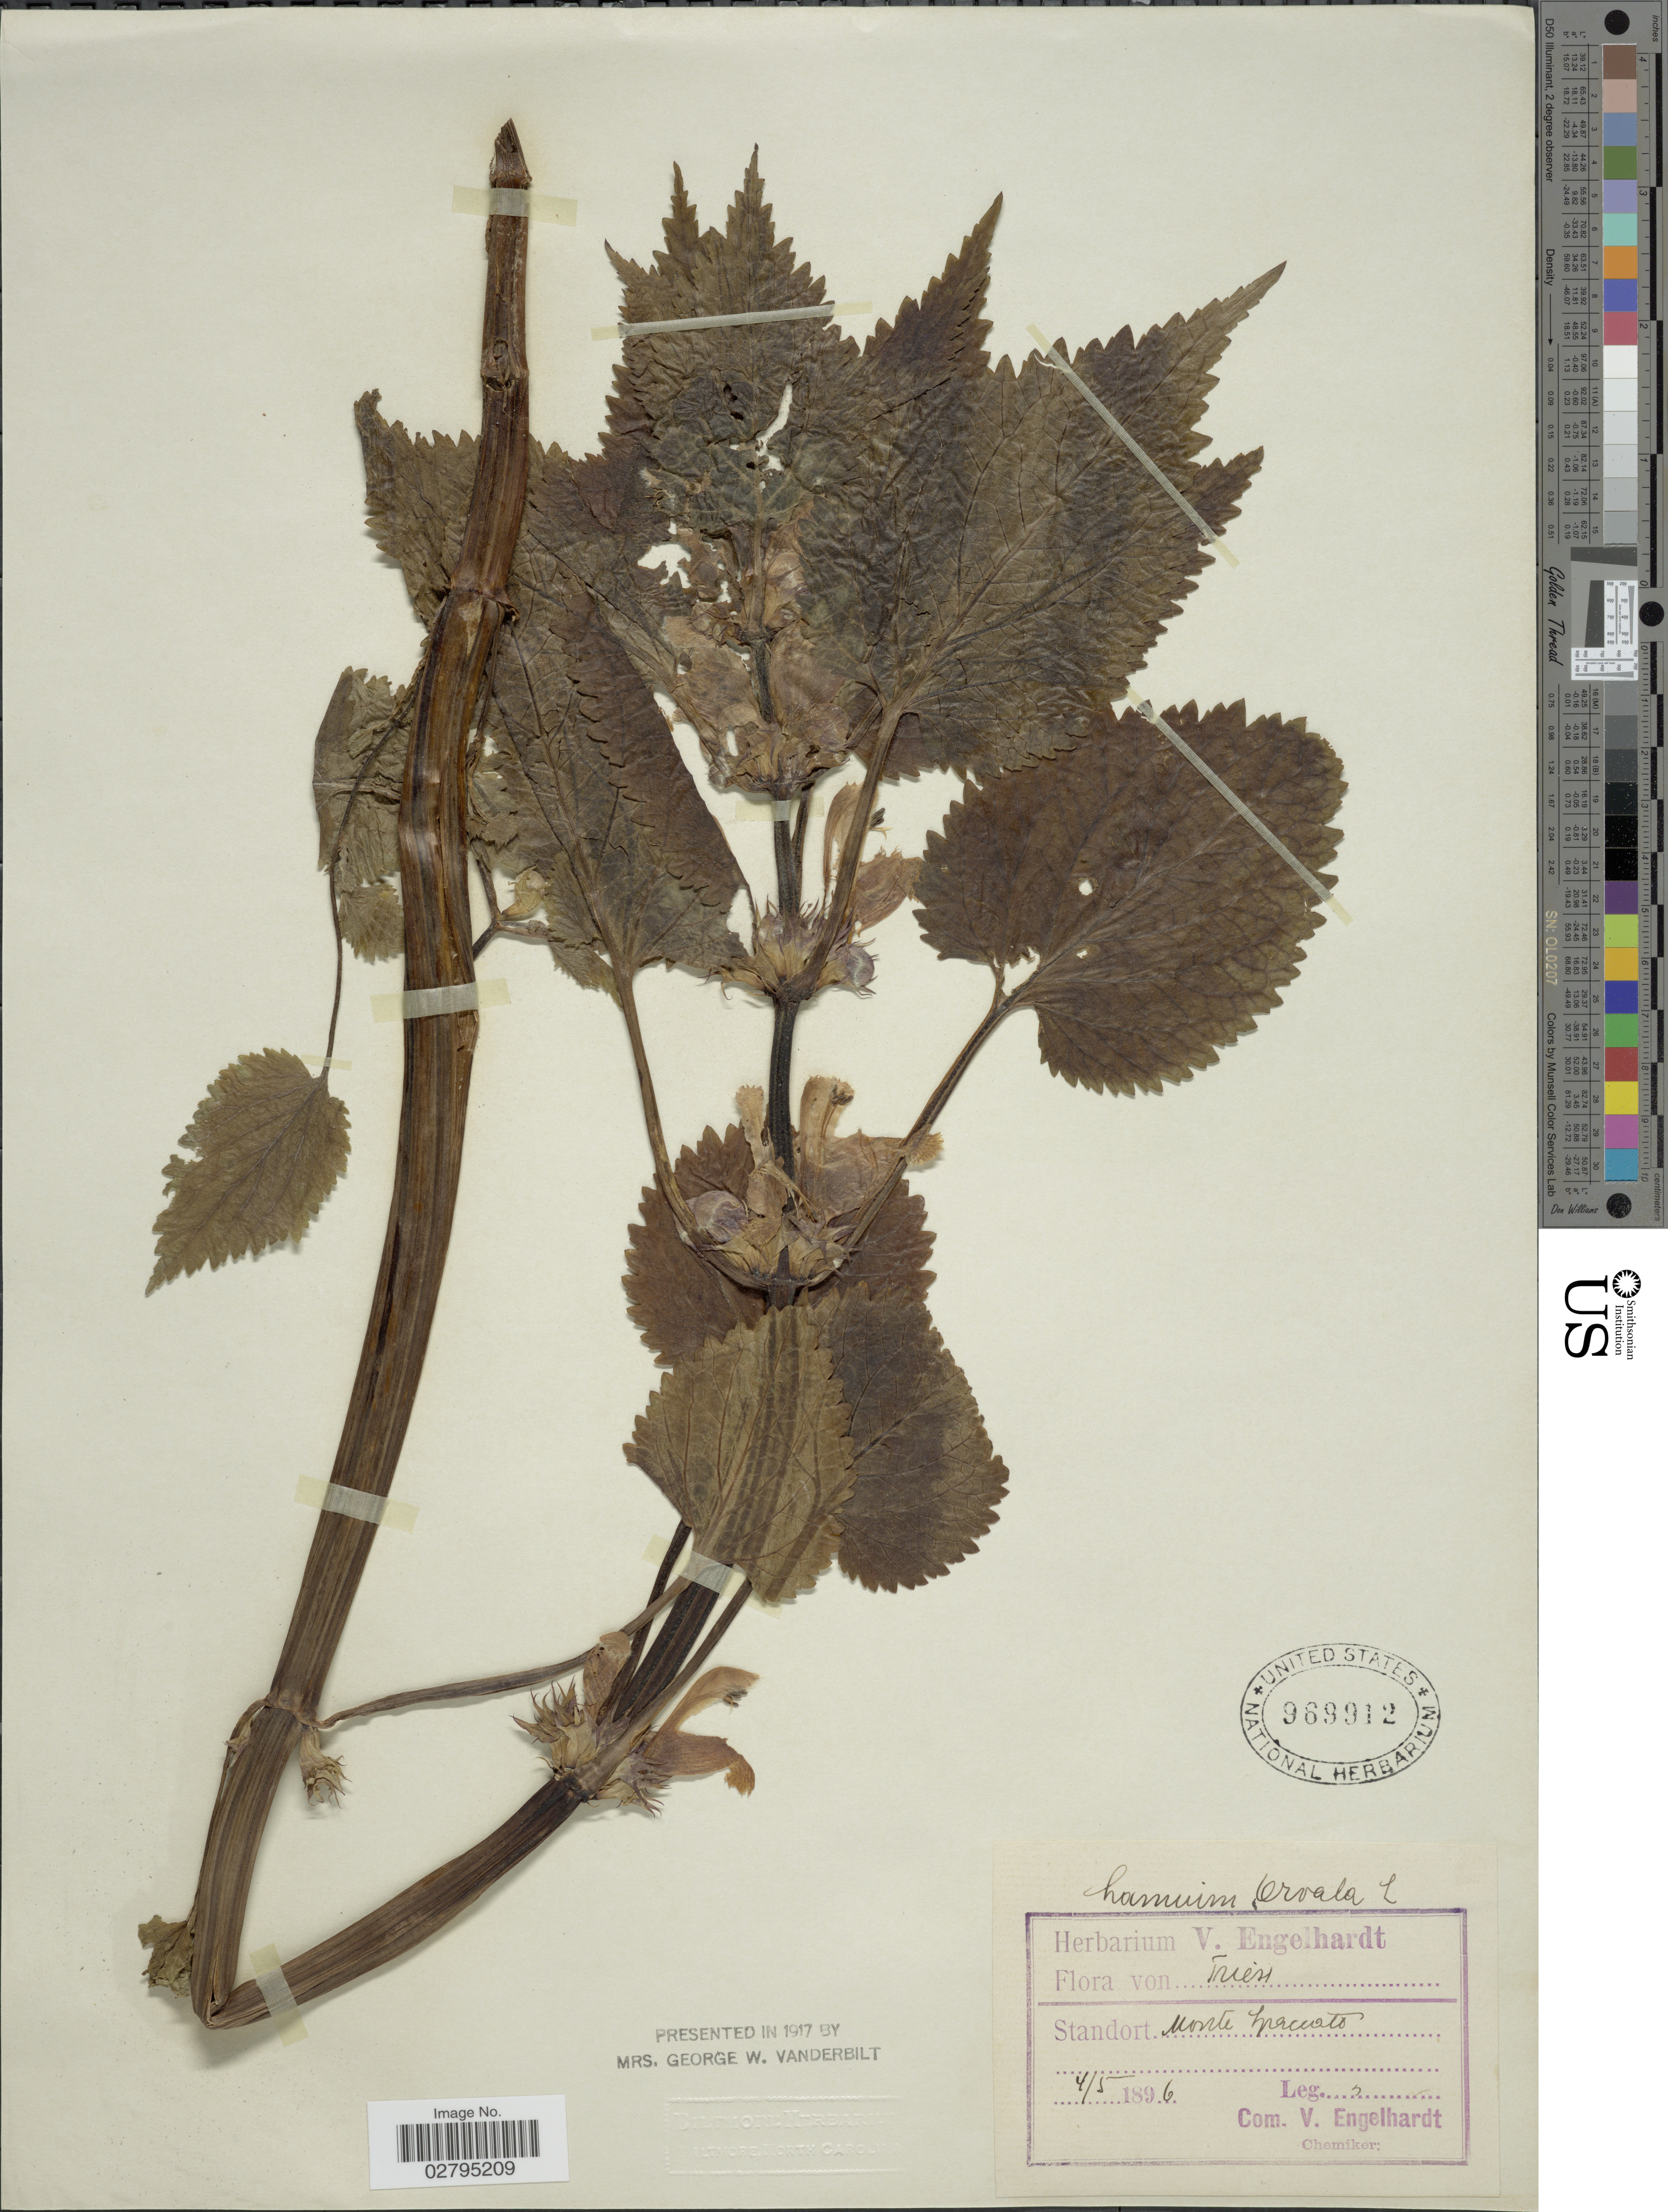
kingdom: Plantae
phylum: Tracheophyta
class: Magnoliopsida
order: Lamiales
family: Lamiaceae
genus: Lamium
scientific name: Lamium orvala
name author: L.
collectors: ex herb. V. Engelhardt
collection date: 1896-05-04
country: Italy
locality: Triest, Monte Macueto.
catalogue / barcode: US 969912